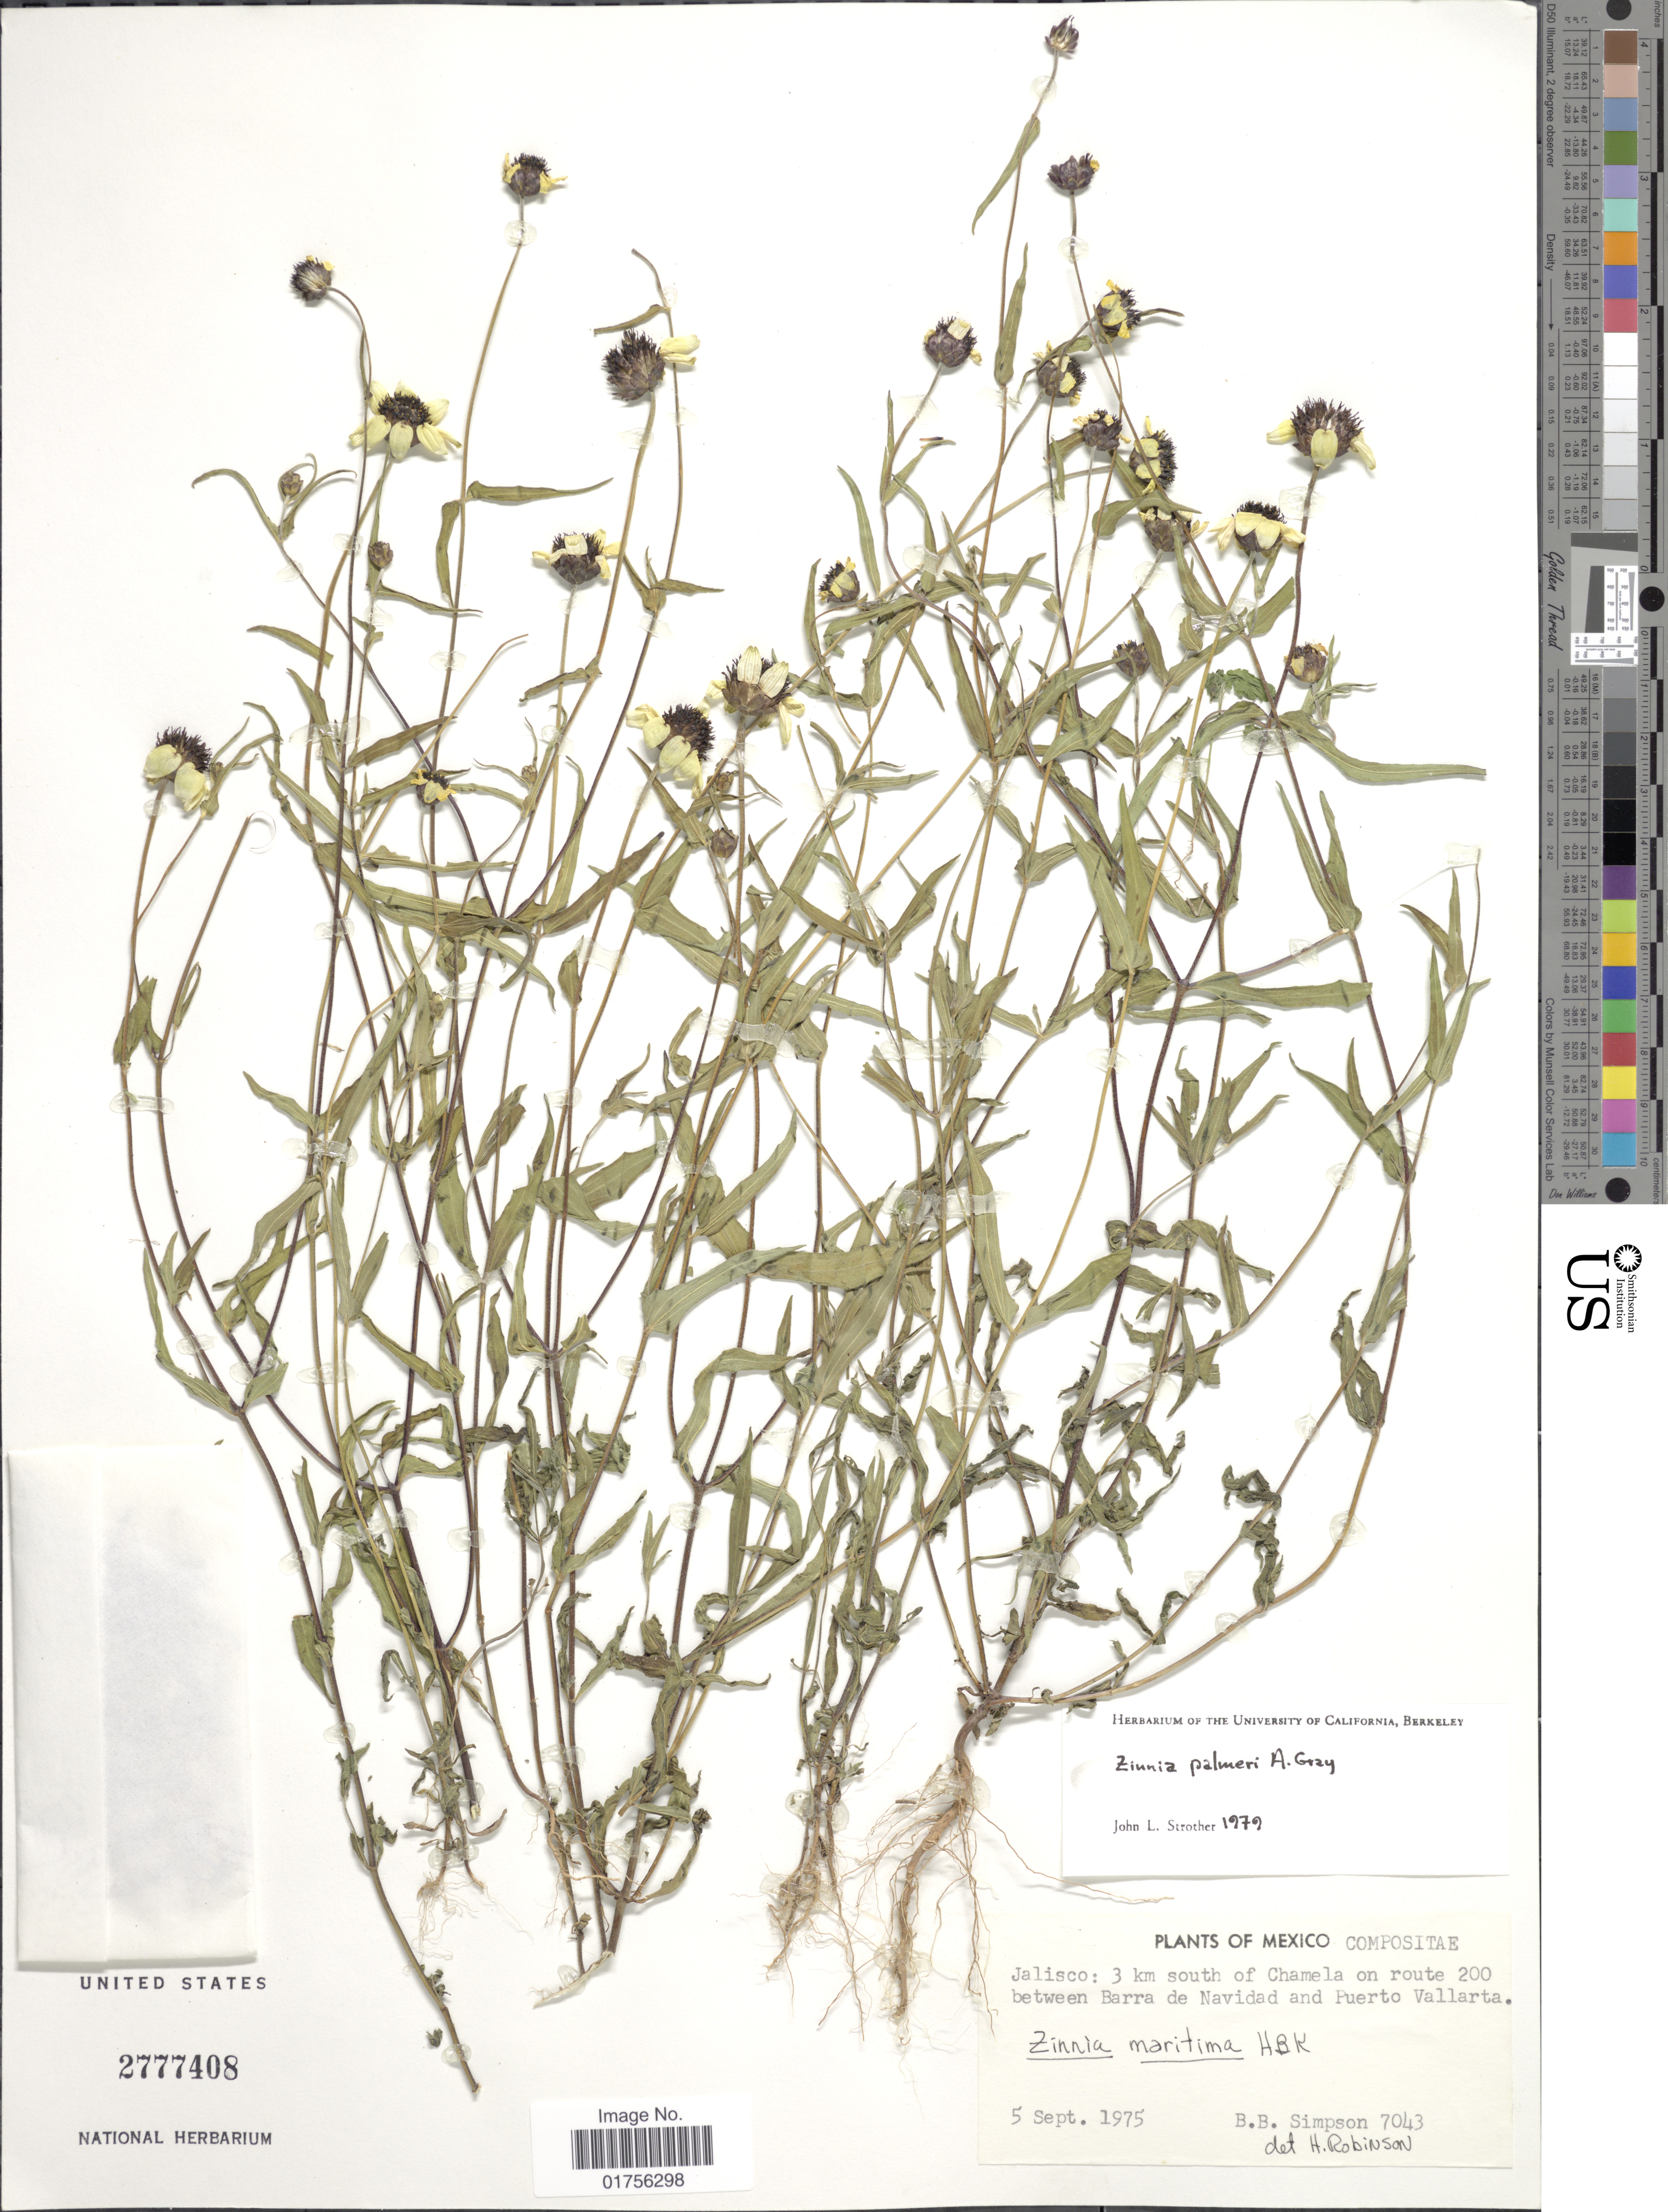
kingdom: Plantae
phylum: Tracheophyta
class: Magnoliopsida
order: Asterales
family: Asteraceae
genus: Zinnia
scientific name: Zinnia palmeri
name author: A. Gray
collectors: B. B. Simpson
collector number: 7043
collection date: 1975-09-05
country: Mexico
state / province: Jalisco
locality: Jalisco: 3 km south of Chamela on route 200 between Barra de Navidad and Puerto Vallarta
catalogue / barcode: US 2777408